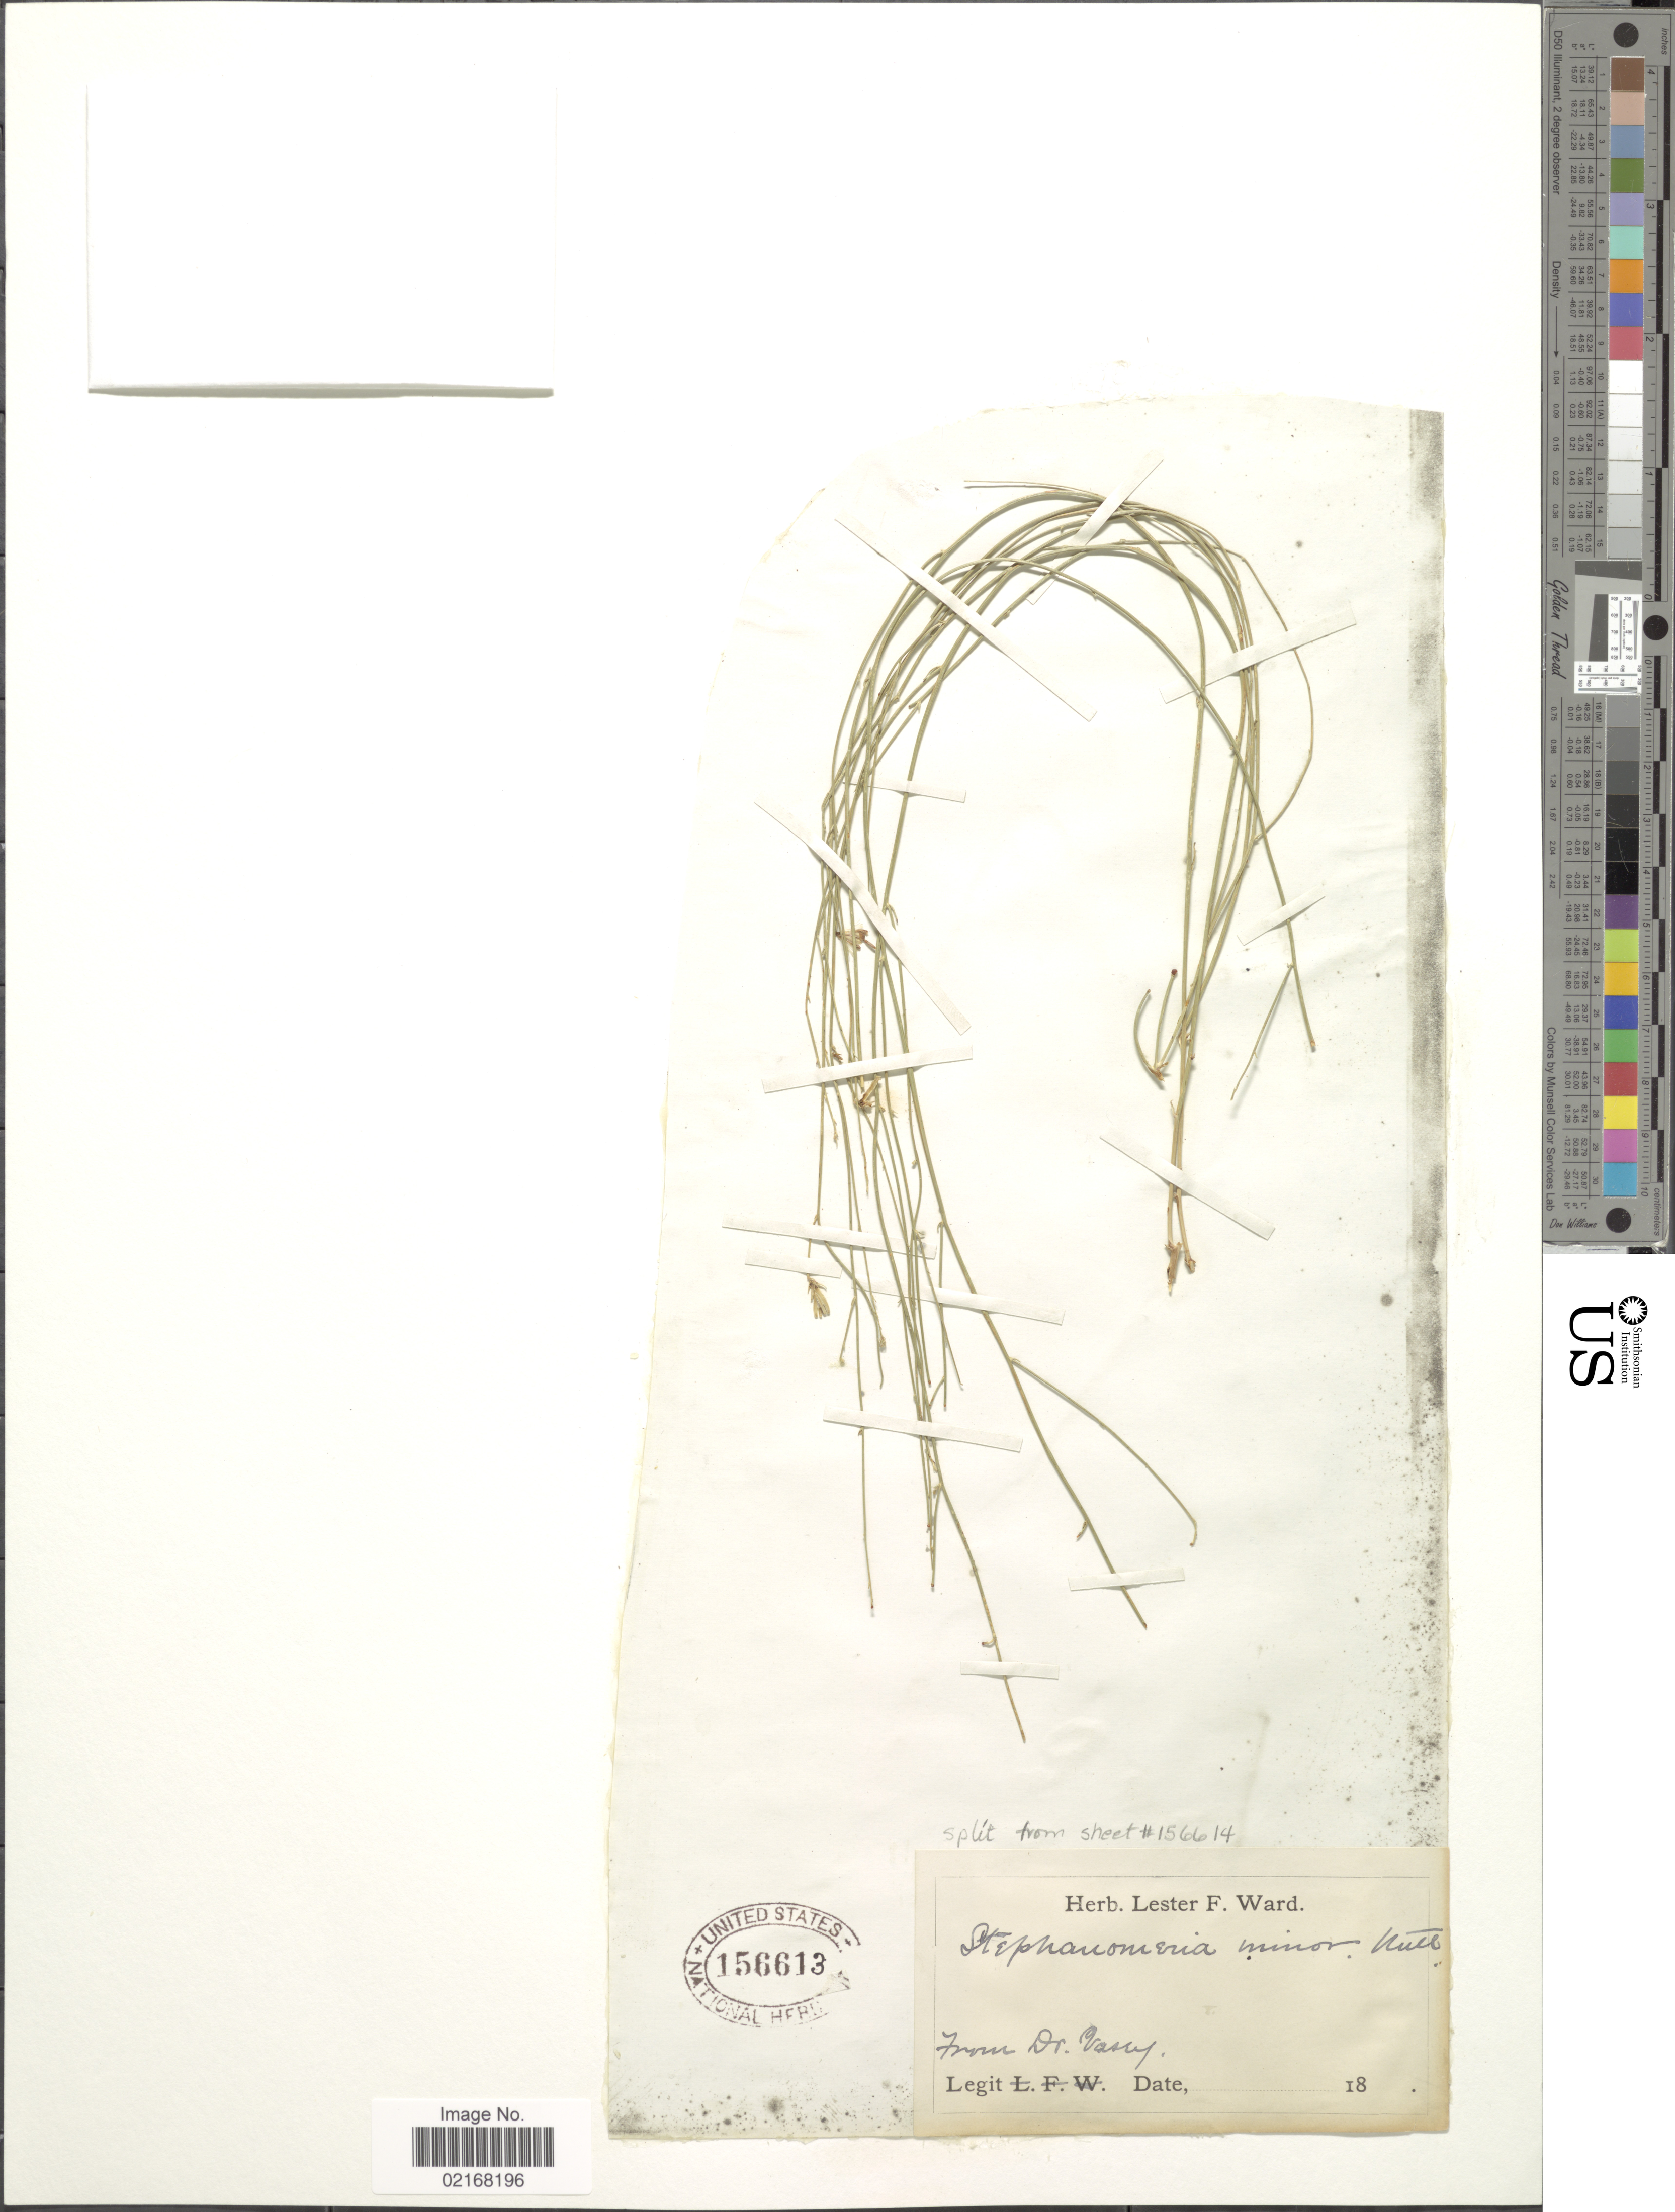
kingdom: Plantae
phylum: Tracheophyta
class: Magnoliopsida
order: Asterales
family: Asteraceae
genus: Stephanomeria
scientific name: Stephanomeria tenuifolia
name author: (Torr.) H.M. Hall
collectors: Vasey, --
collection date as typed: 18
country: United States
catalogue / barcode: US 156613